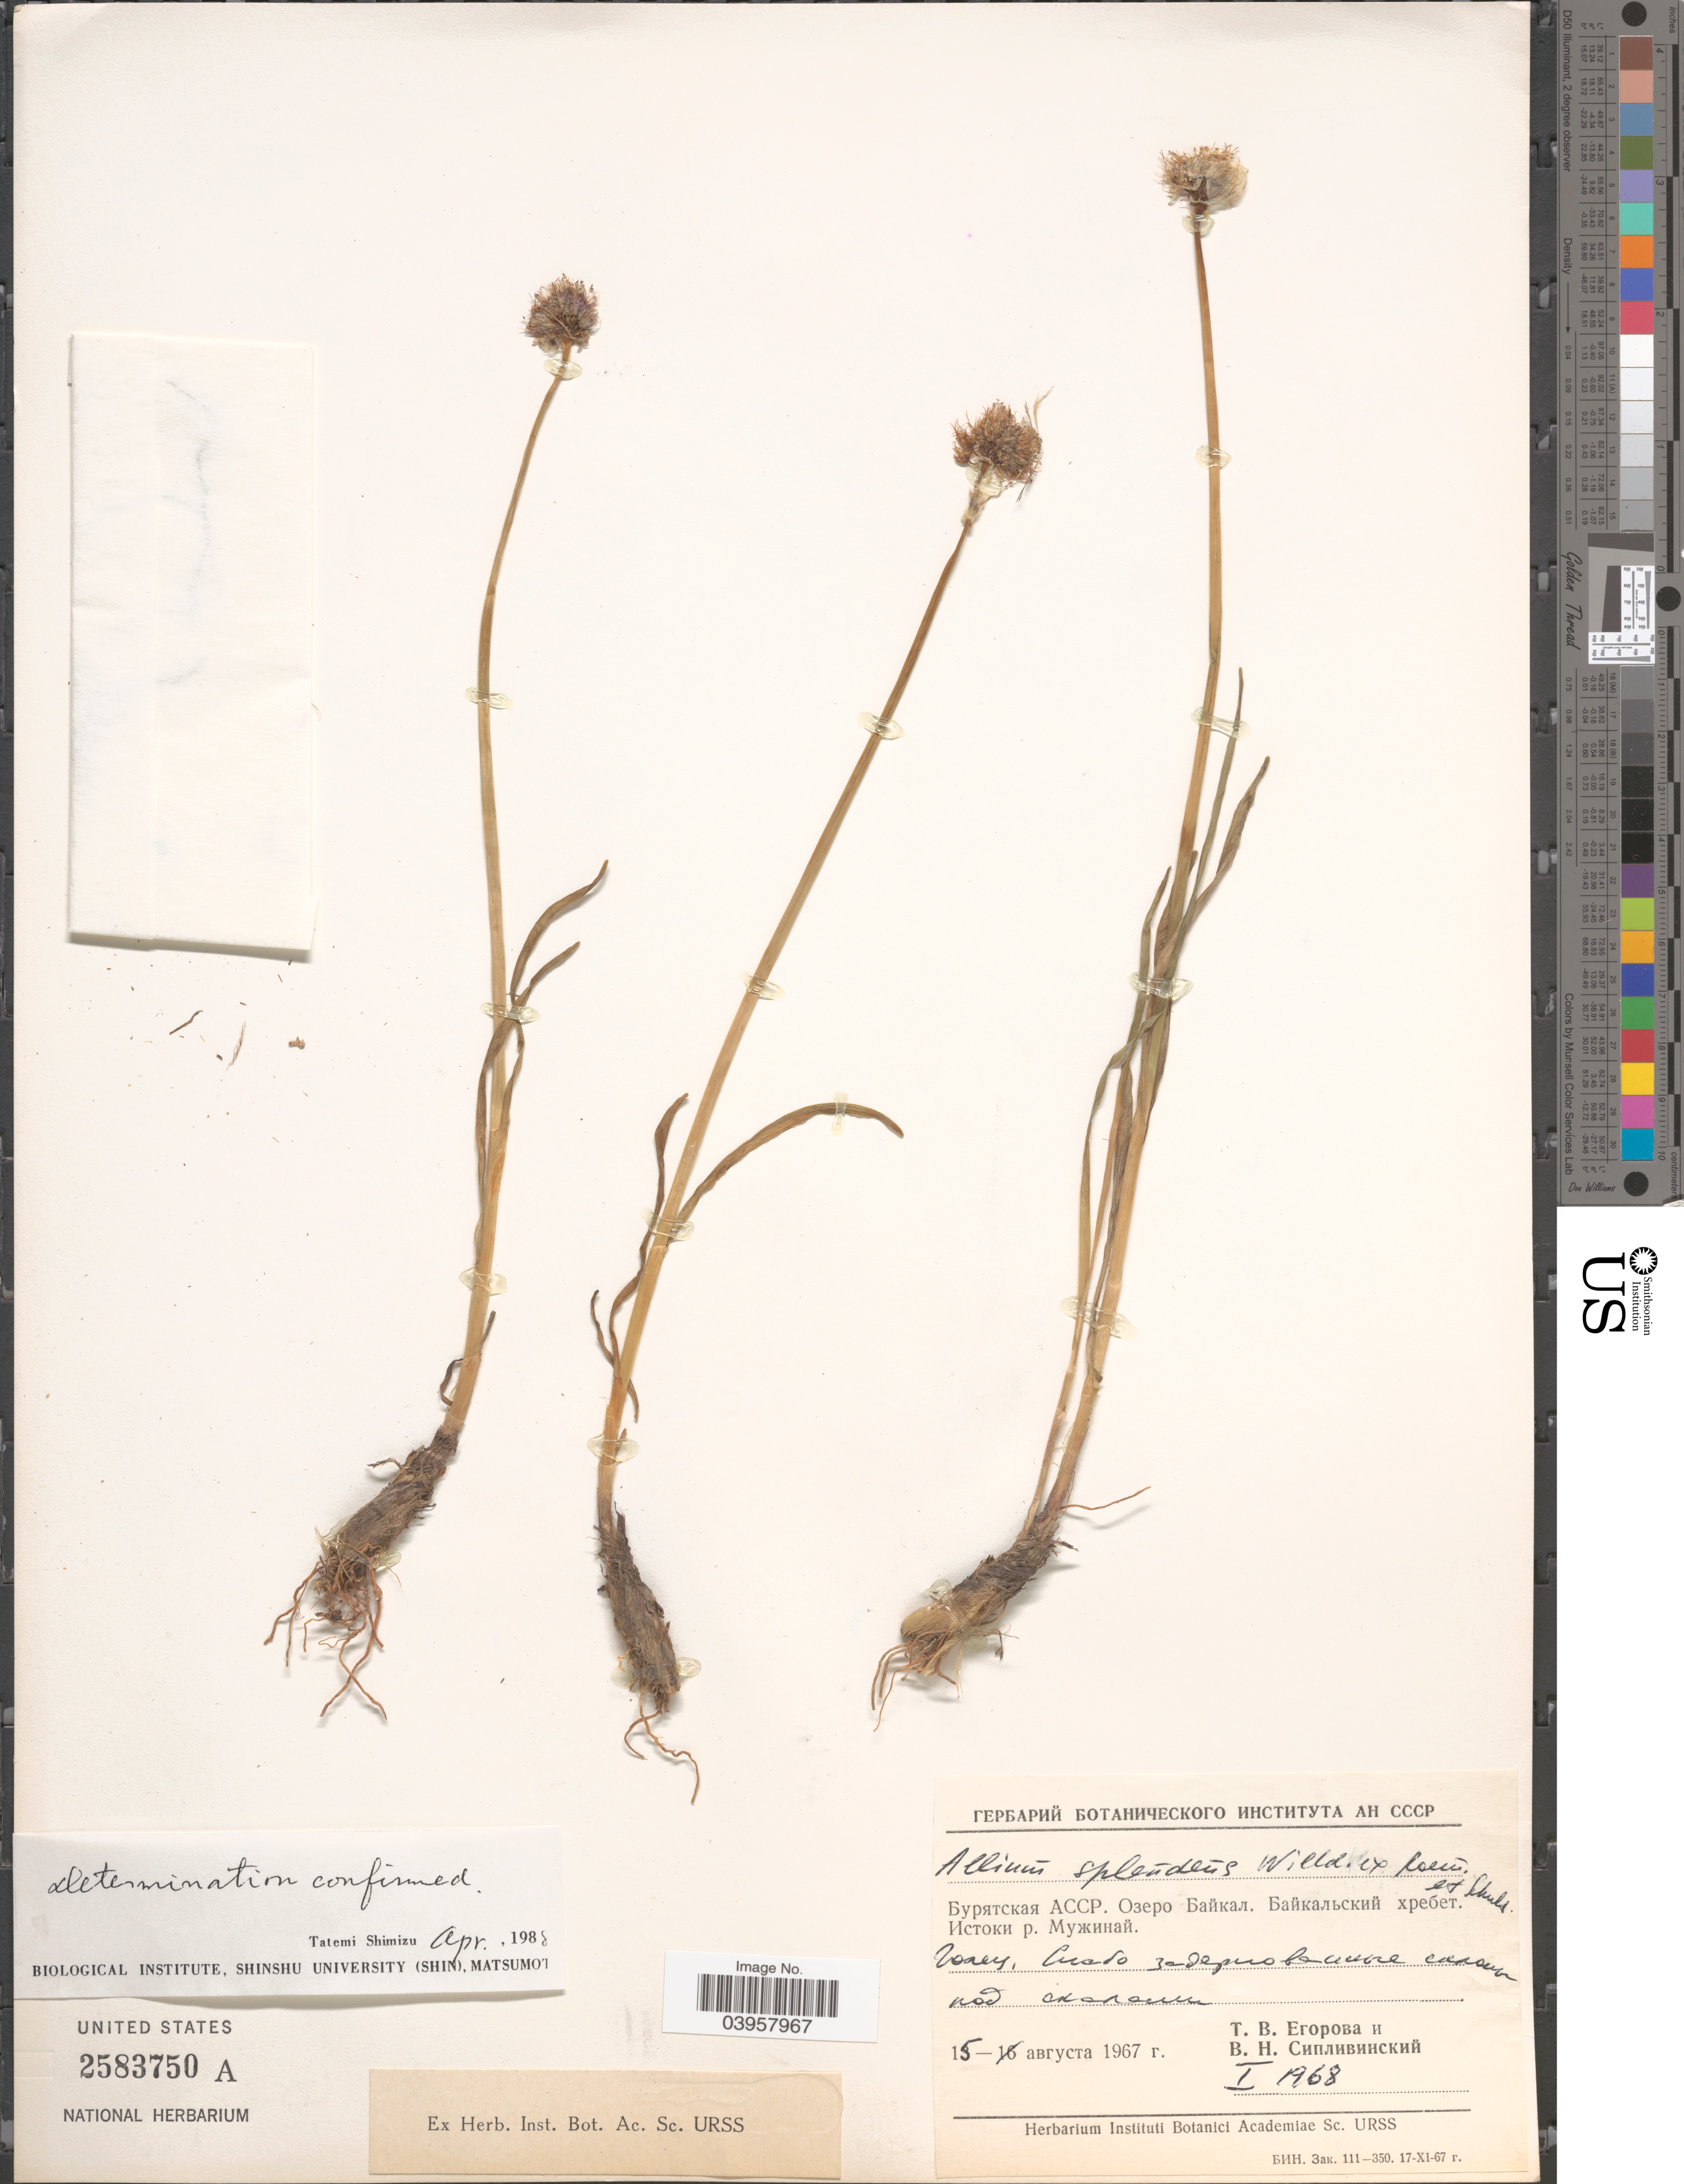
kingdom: Plantae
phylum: Tracheophyta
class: Liliopsida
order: Asparagales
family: Amaryllidaceae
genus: Allium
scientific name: Allium splendens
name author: Willd. ex Schult. & Schult. f.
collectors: T. V. Egorova & X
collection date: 1967-08-15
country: Russian Federation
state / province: Buryatia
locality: Lake Baikal, river Muzhinay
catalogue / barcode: US 2583750A